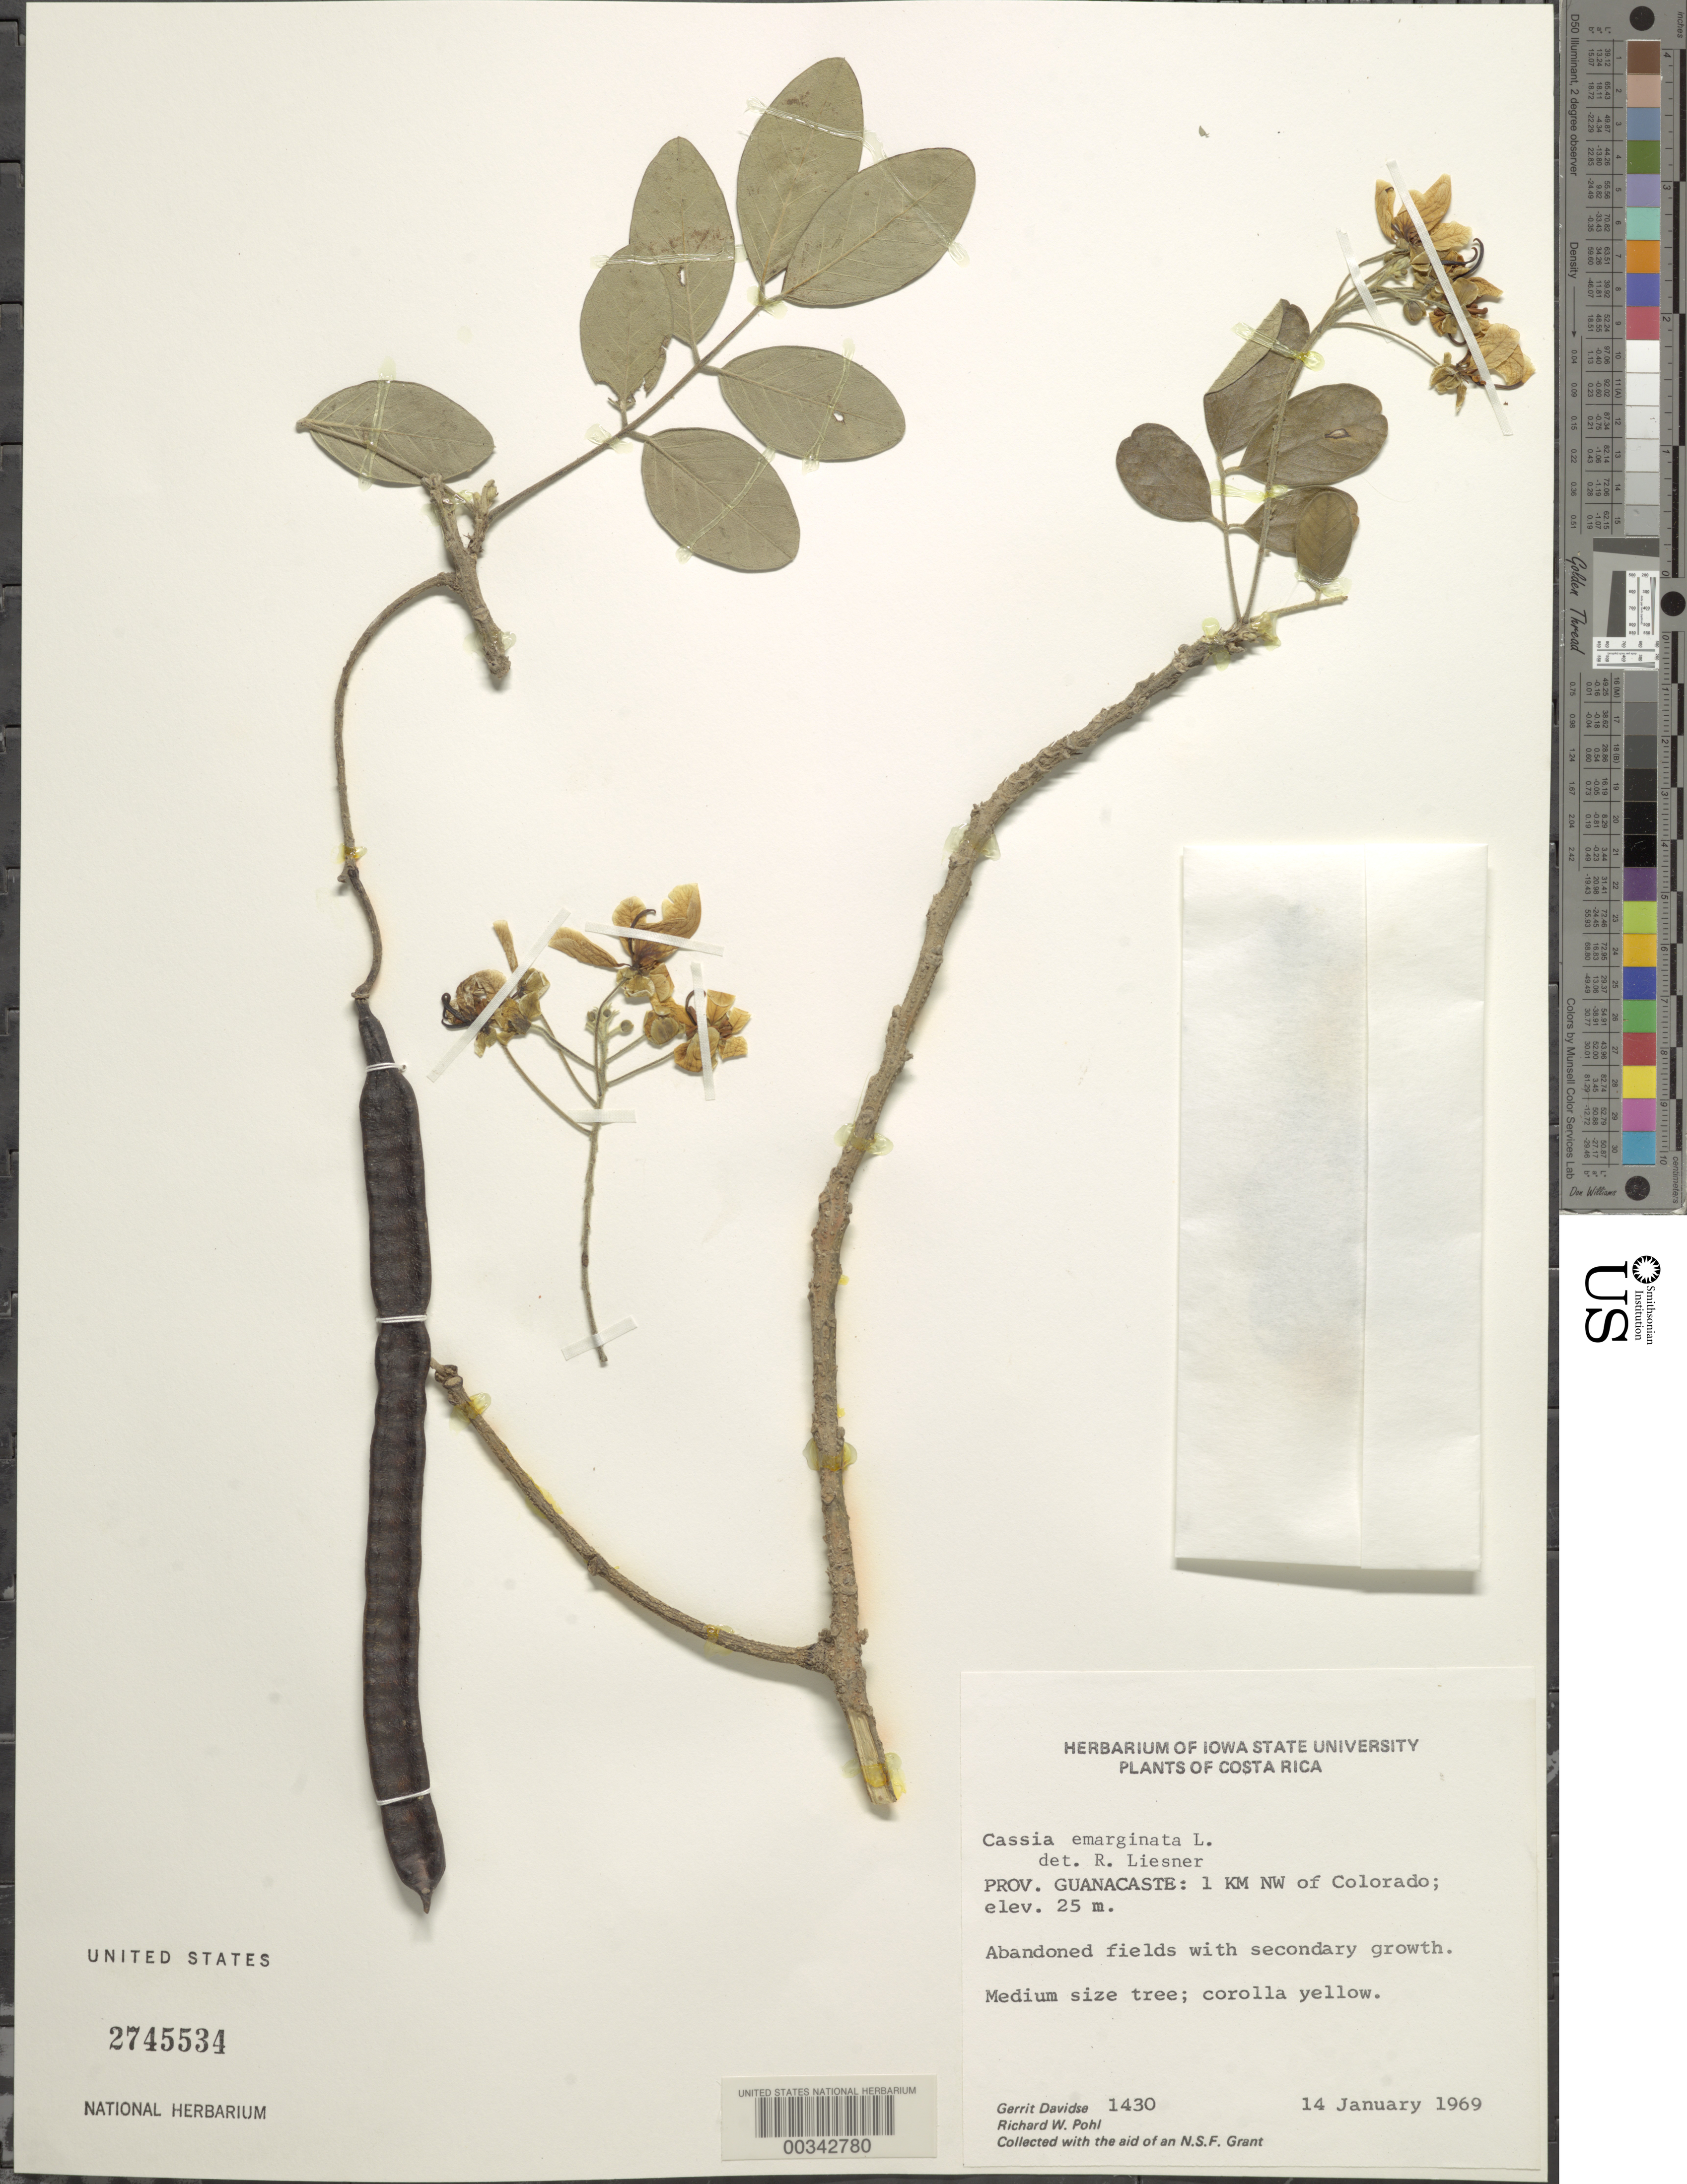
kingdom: Plantae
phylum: Tracheophyta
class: Magnoliopsida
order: Fabales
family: Fabaceae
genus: Senna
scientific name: Senna emarginata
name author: L.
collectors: G. Davidse & R. W. Pohl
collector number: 1430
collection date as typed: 14 Jan 1969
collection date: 1969-01-14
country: Costa Rica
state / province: Guanacaste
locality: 1 km NW of Colorado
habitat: Abandoned fields with secondary growth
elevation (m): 25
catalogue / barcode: US 2745534